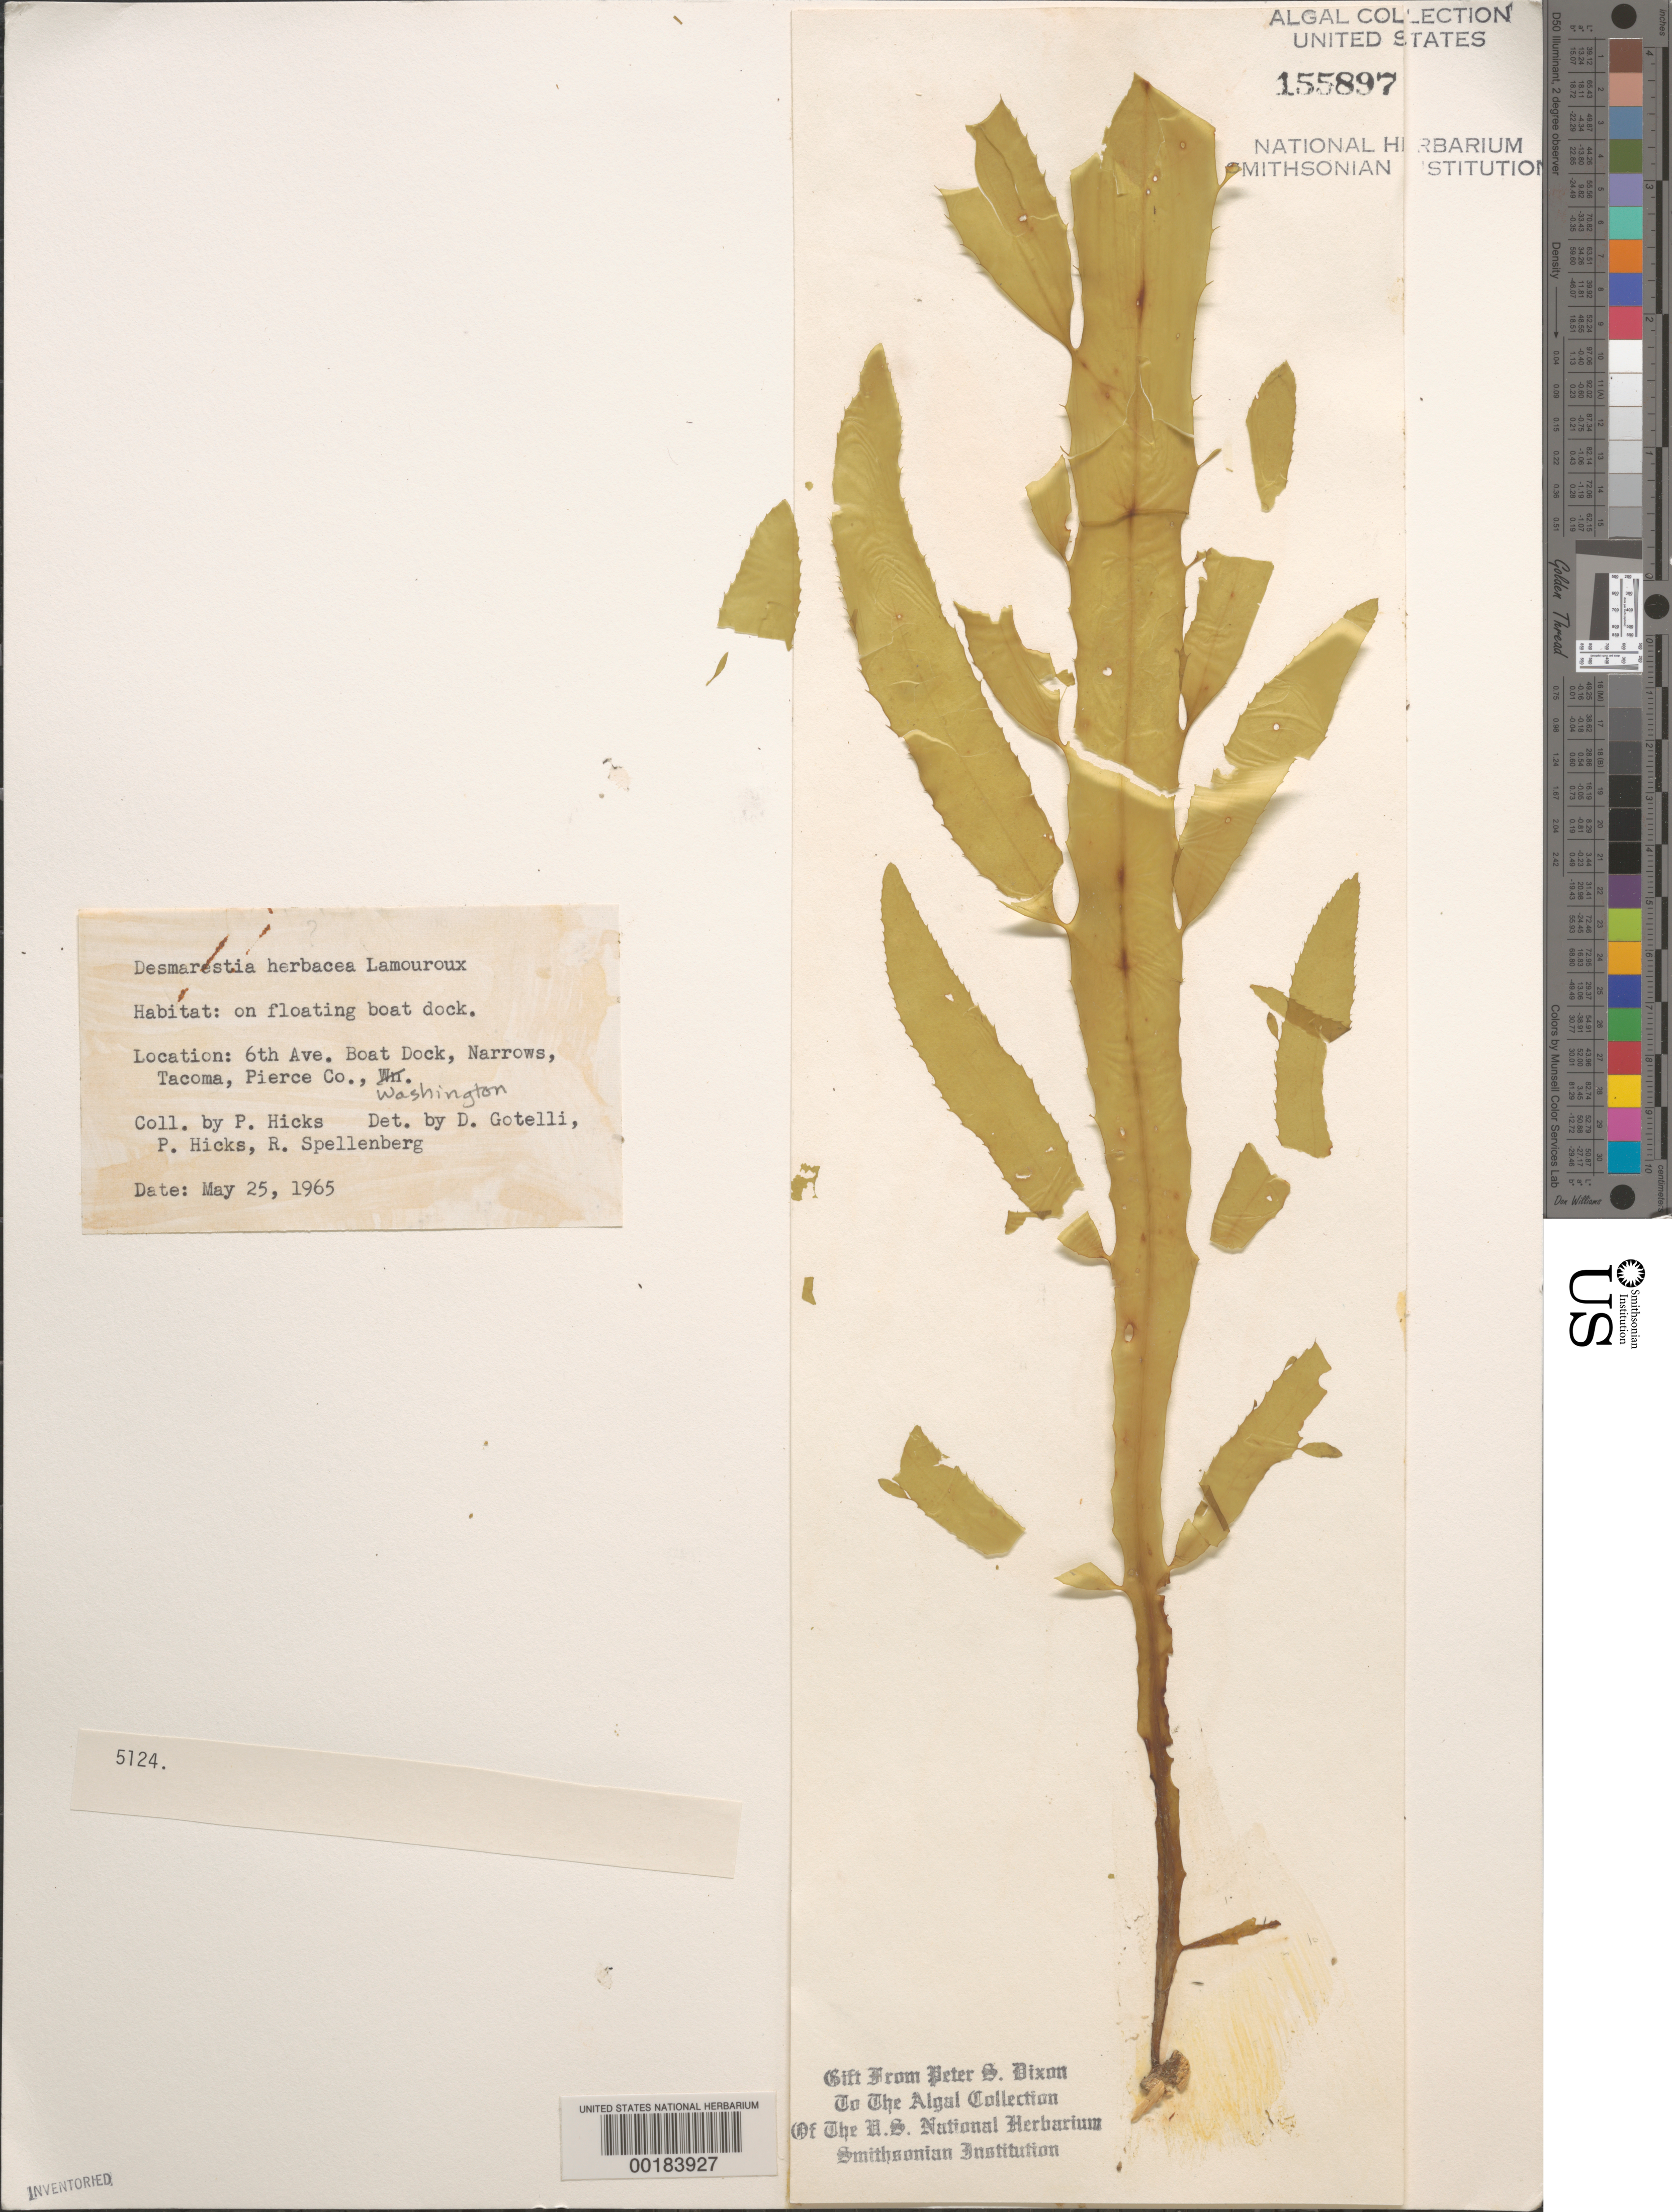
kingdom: Chromista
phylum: Ochrophyta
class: Phaeophyceae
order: Desmarestiales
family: Desmarestiaceae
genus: Desmarestia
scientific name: Desmarestia herbacea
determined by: Gotelli, D.; et al.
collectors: P. Hicks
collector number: PSD 5124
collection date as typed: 25 May 1965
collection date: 1965-05-25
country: United States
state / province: Washington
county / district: Pierce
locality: Tacoma, 6th Avenue, boat dock, Tacoma Narrows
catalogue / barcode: US 155897